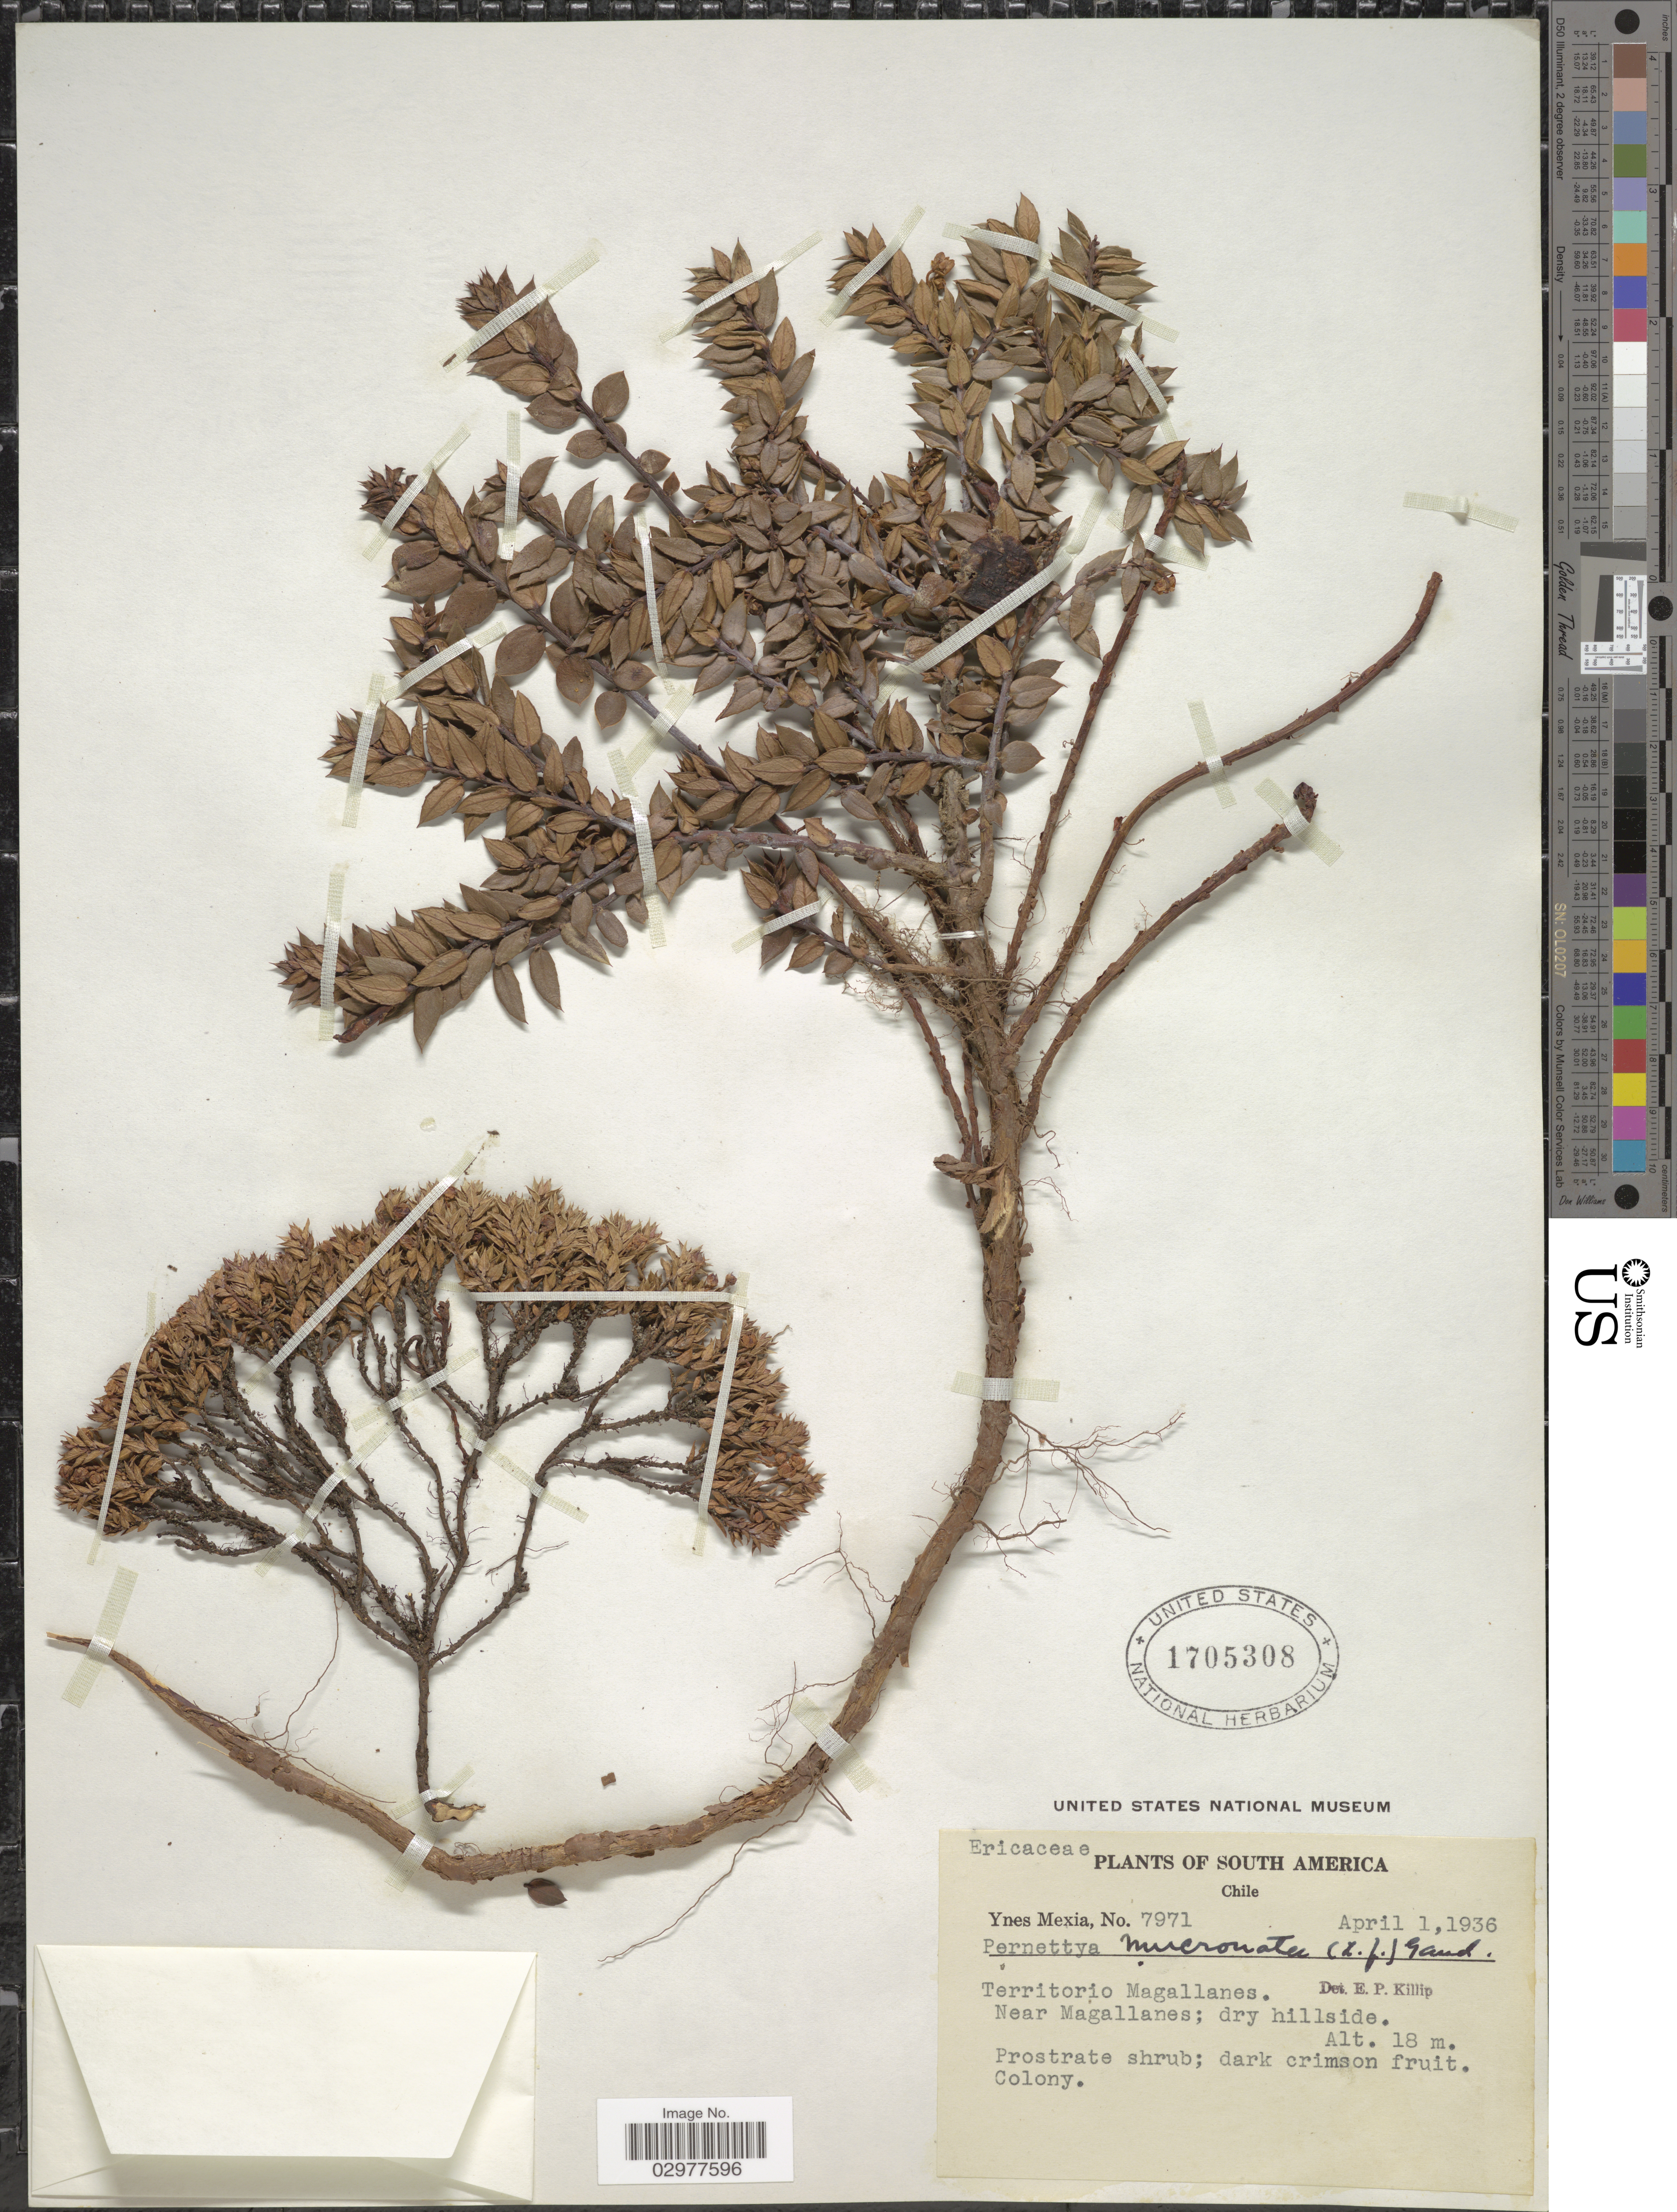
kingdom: Plantae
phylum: Tracheophyta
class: Magnoliopsida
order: Ericales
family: Ericaceae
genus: Pernettya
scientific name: Pernettya mucronata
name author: (L. f.) Gaudich. ex A. Spreng.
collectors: Y. Mexia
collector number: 7971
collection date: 1936-04-01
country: Chile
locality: Territorio Magallanes. Near Magallanes.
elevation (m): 18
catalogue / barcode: US 1705308